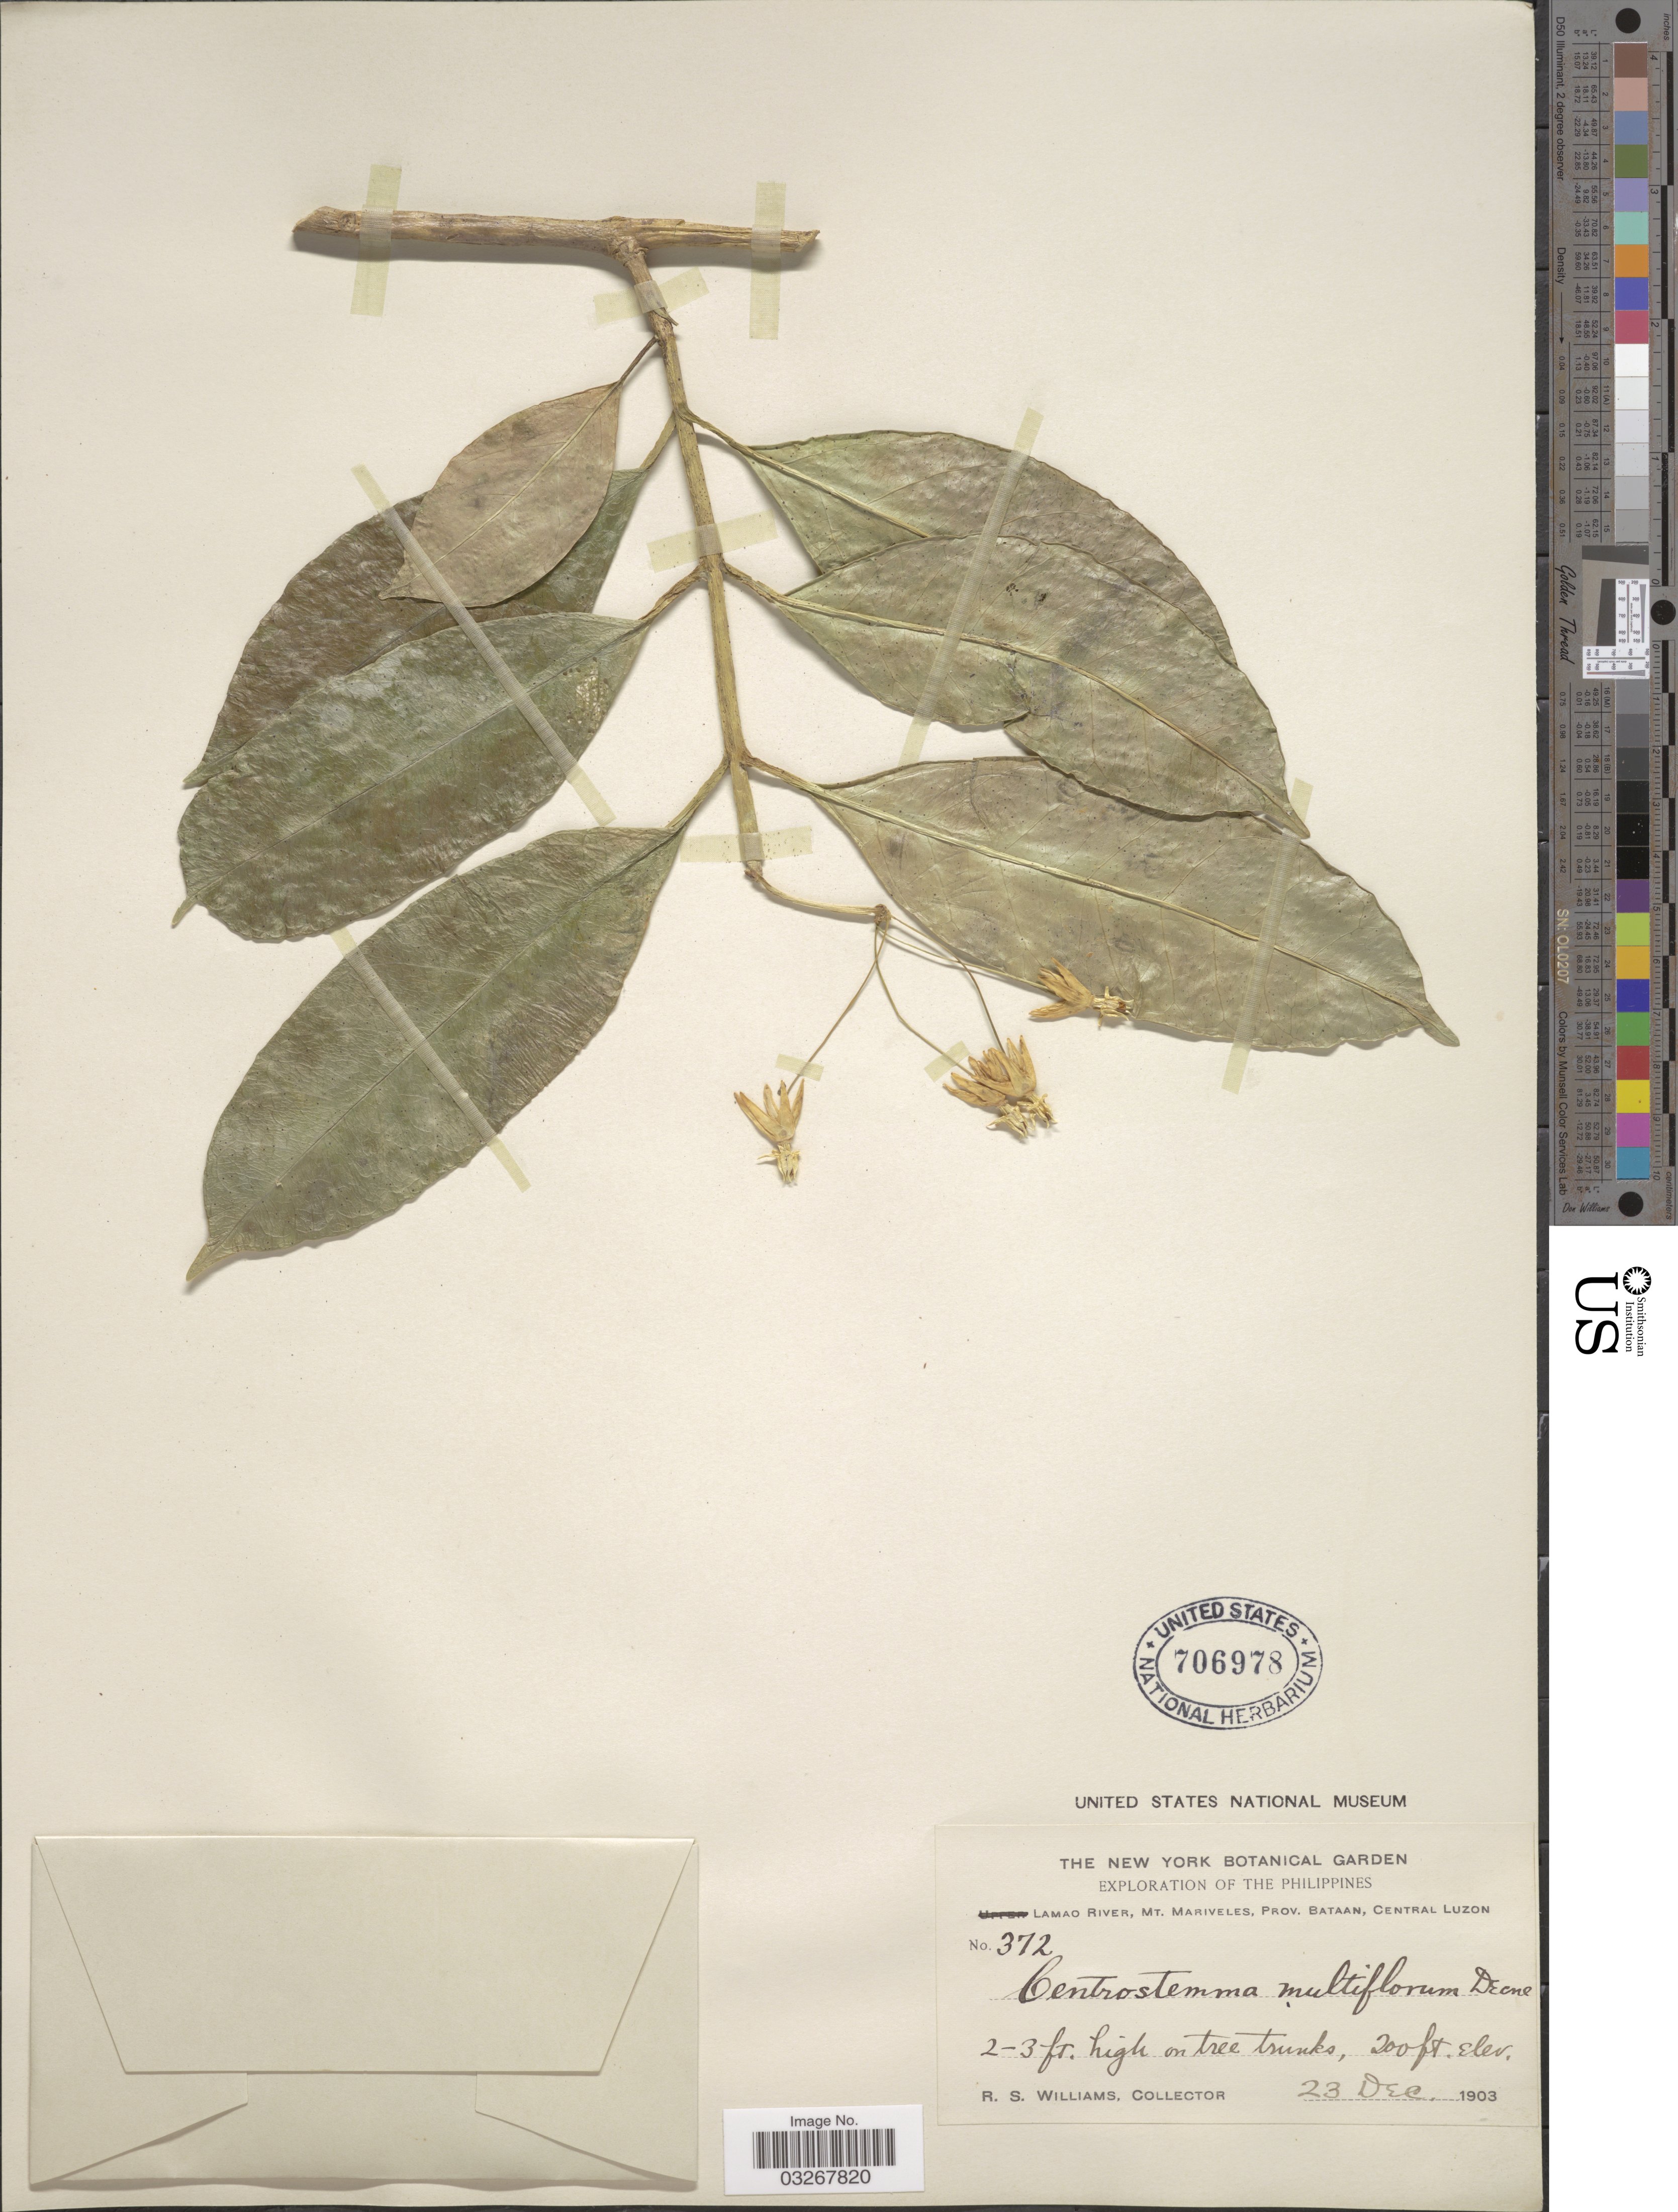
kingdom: Plantae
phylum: Tracheophyta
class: Magnoliopsida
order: Gentianales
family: Apocynaceae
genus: Centrostemma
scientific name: Centrostemma multiflorum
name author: (Blume) Decne.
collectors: R. S. Williams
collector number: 372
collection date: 1903-12-23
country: Philippines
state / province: Central Luzon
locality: Lamao River, Mt. Mariveles, Prov. Bataan.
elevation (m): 61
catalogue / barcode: US 706978